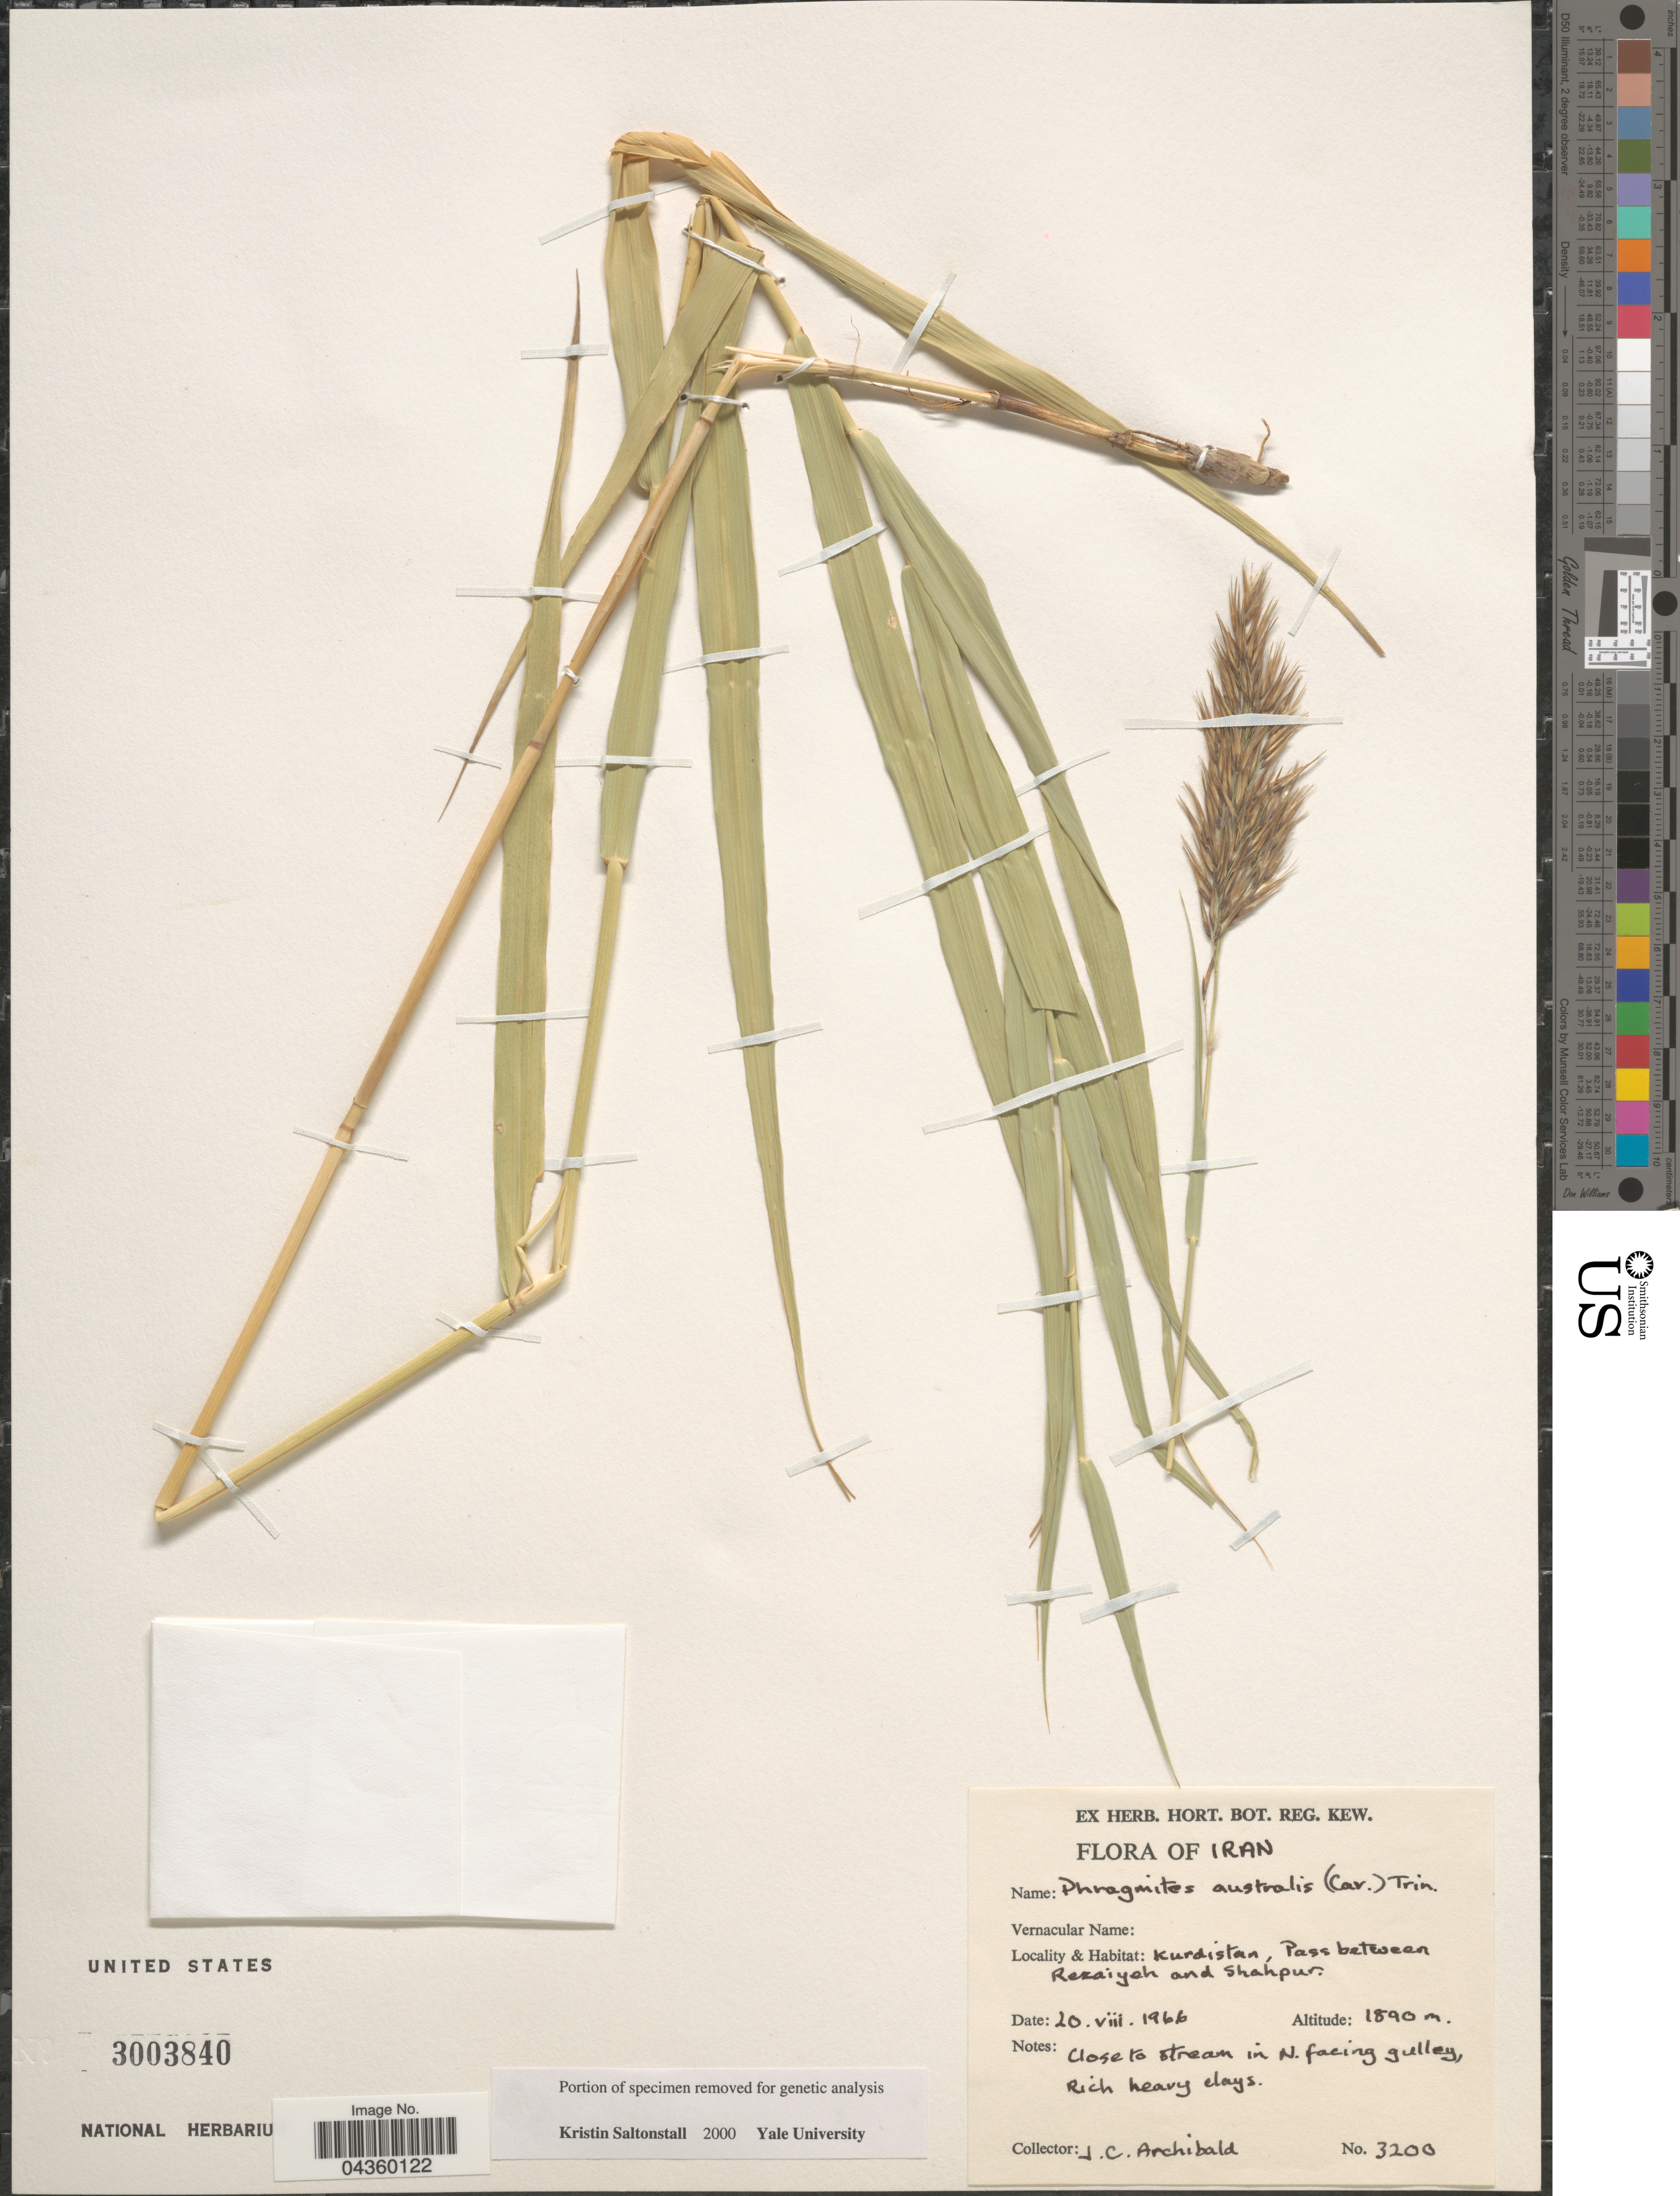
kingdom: Plantae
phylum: Tracheophyta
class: Liliopsida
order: Poales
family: Poaceae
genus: Phragmites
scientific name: Phragmites australis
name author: (Cav.) Trin. ex Steud.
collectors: J. Archibald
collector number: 3200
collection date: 1966-08-20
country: Iran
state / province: Kurdistan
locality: Pass between Rezaiyeh and Shahpur.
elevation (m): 1890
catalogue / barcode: US 3003840